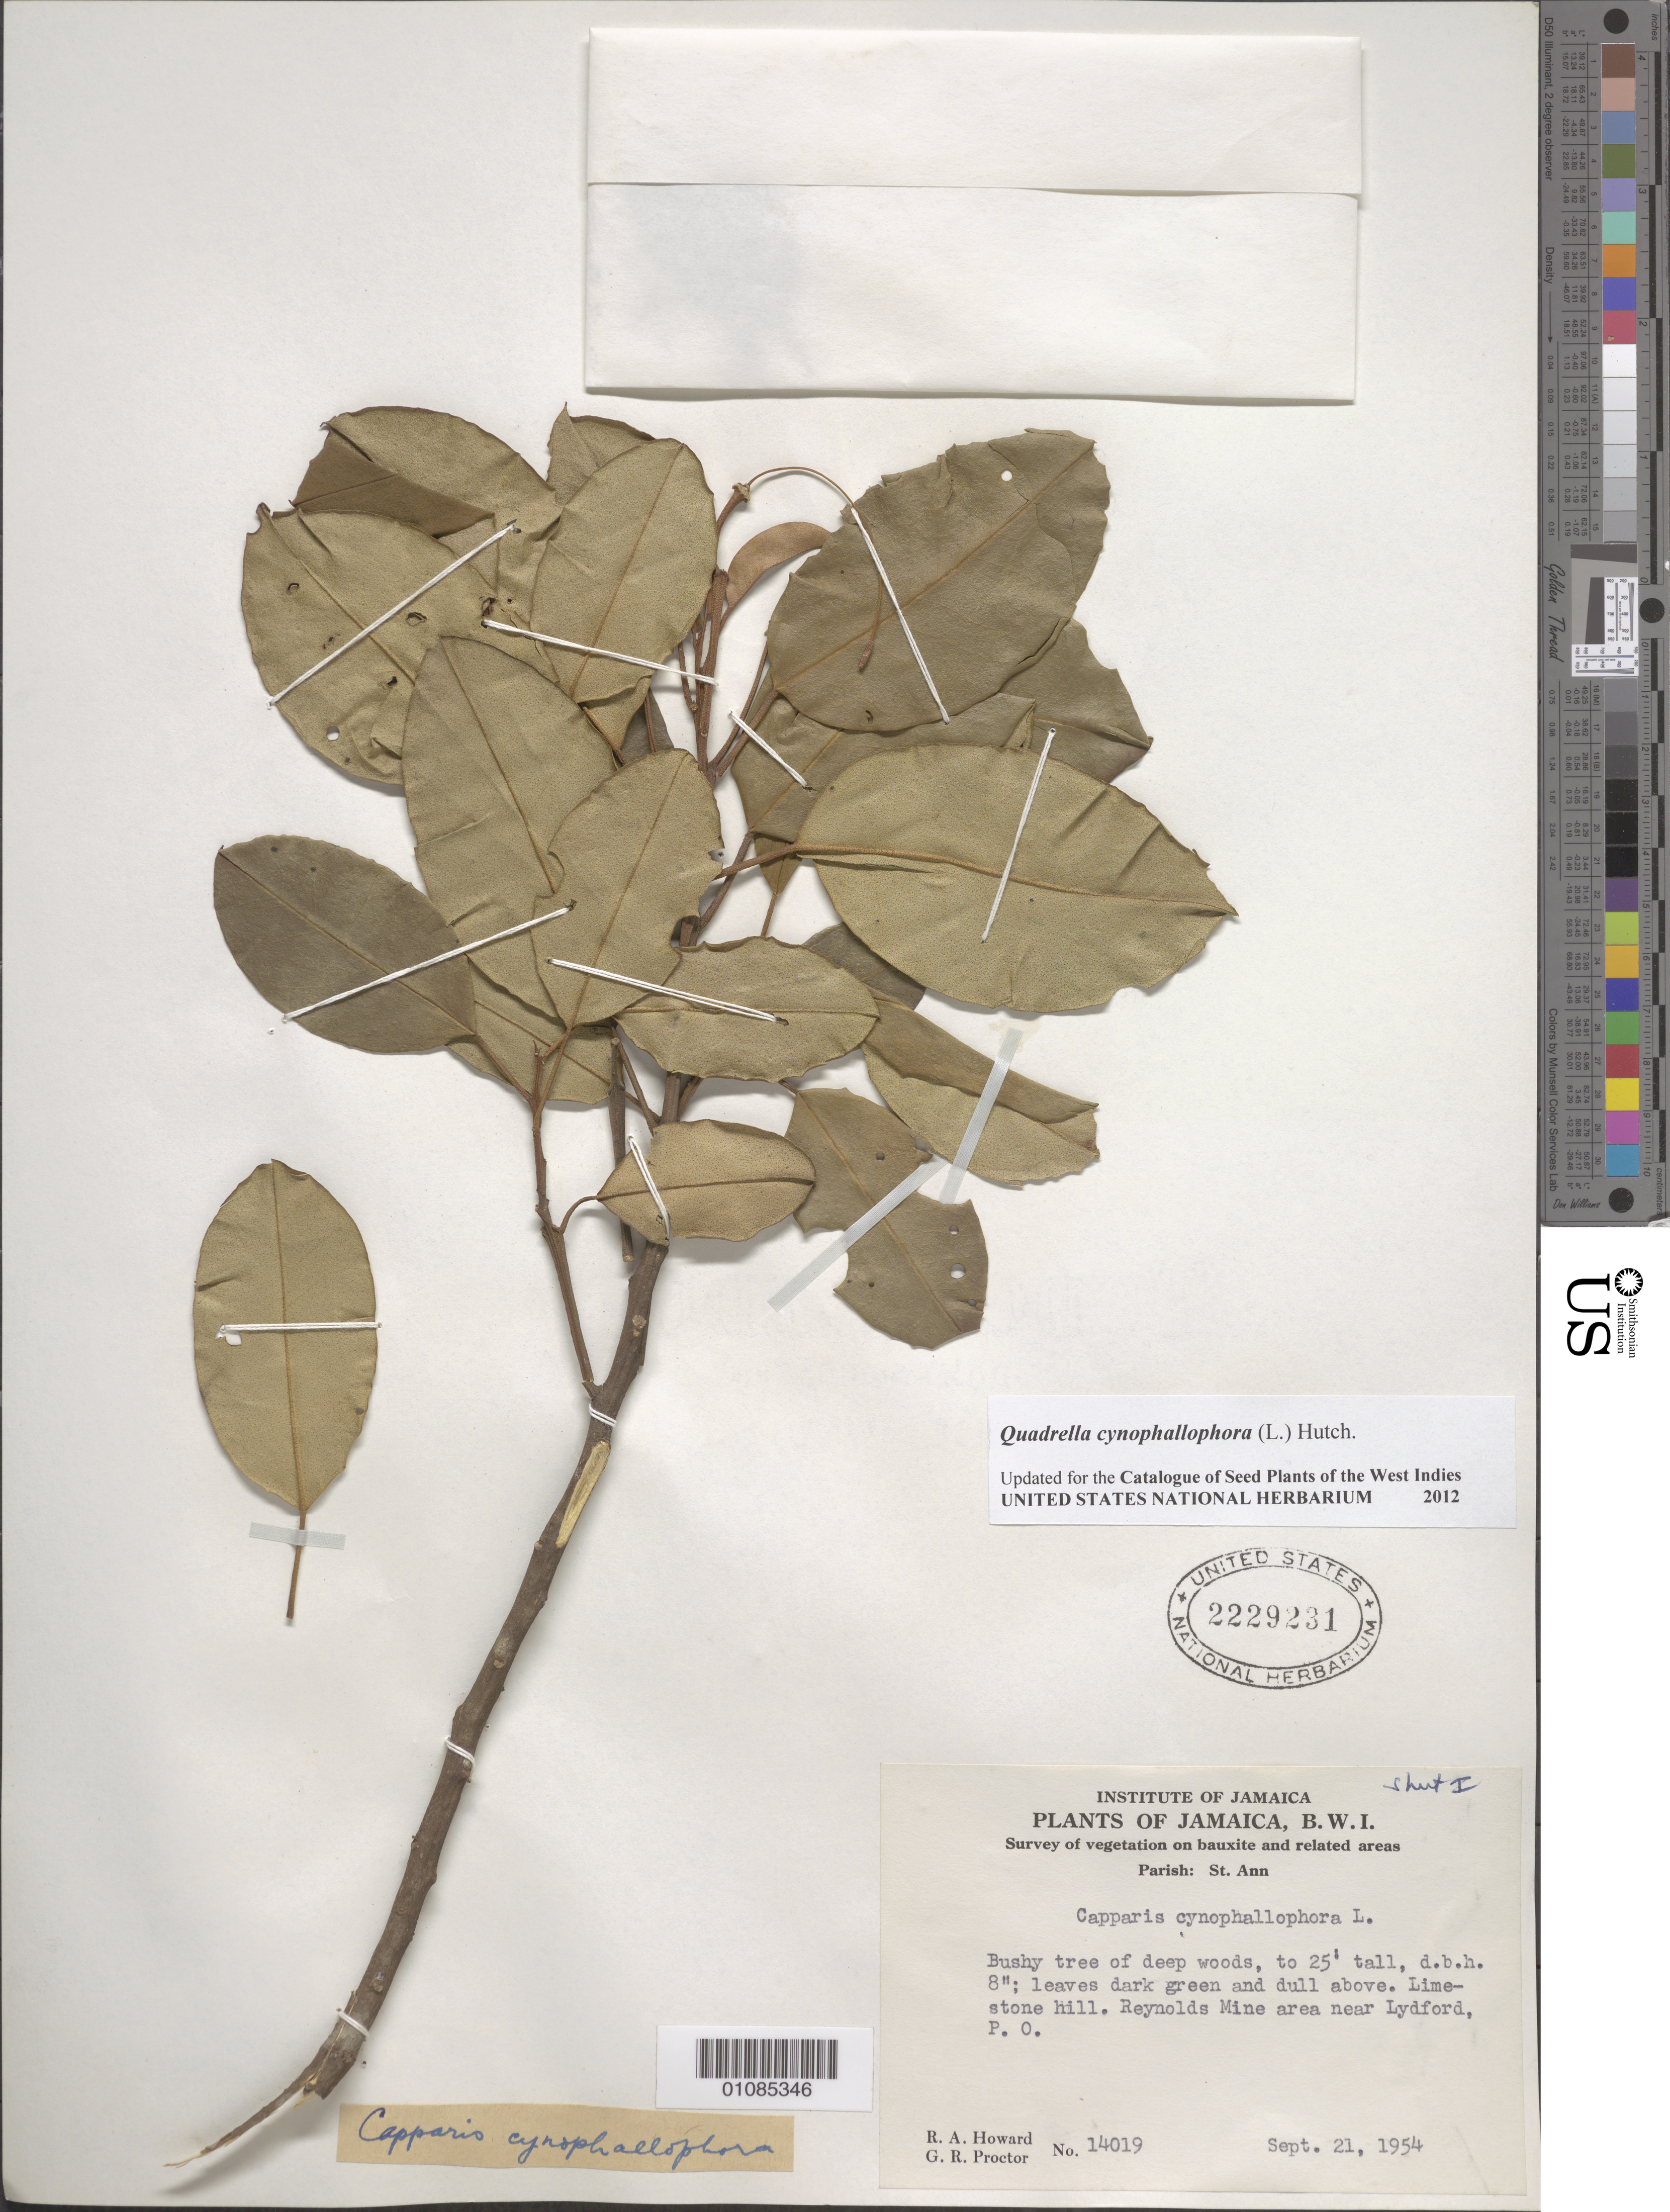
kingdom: Plantae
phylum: Tracheophyta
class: Magnoliopsida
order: Brassicales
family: Capparaceae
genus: Quadrella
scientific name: Quadrella cynophallophora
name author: (L.) Hutch.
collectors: R. A. Howard & G. R. Proctor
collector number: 14019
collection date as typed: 21 Sep 1954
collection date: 1954-09-21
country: Jamaica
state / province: Saint Ann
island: Jamaica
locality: Reynolds Mine area near Lydford, P.O.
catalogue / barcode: US 2229231